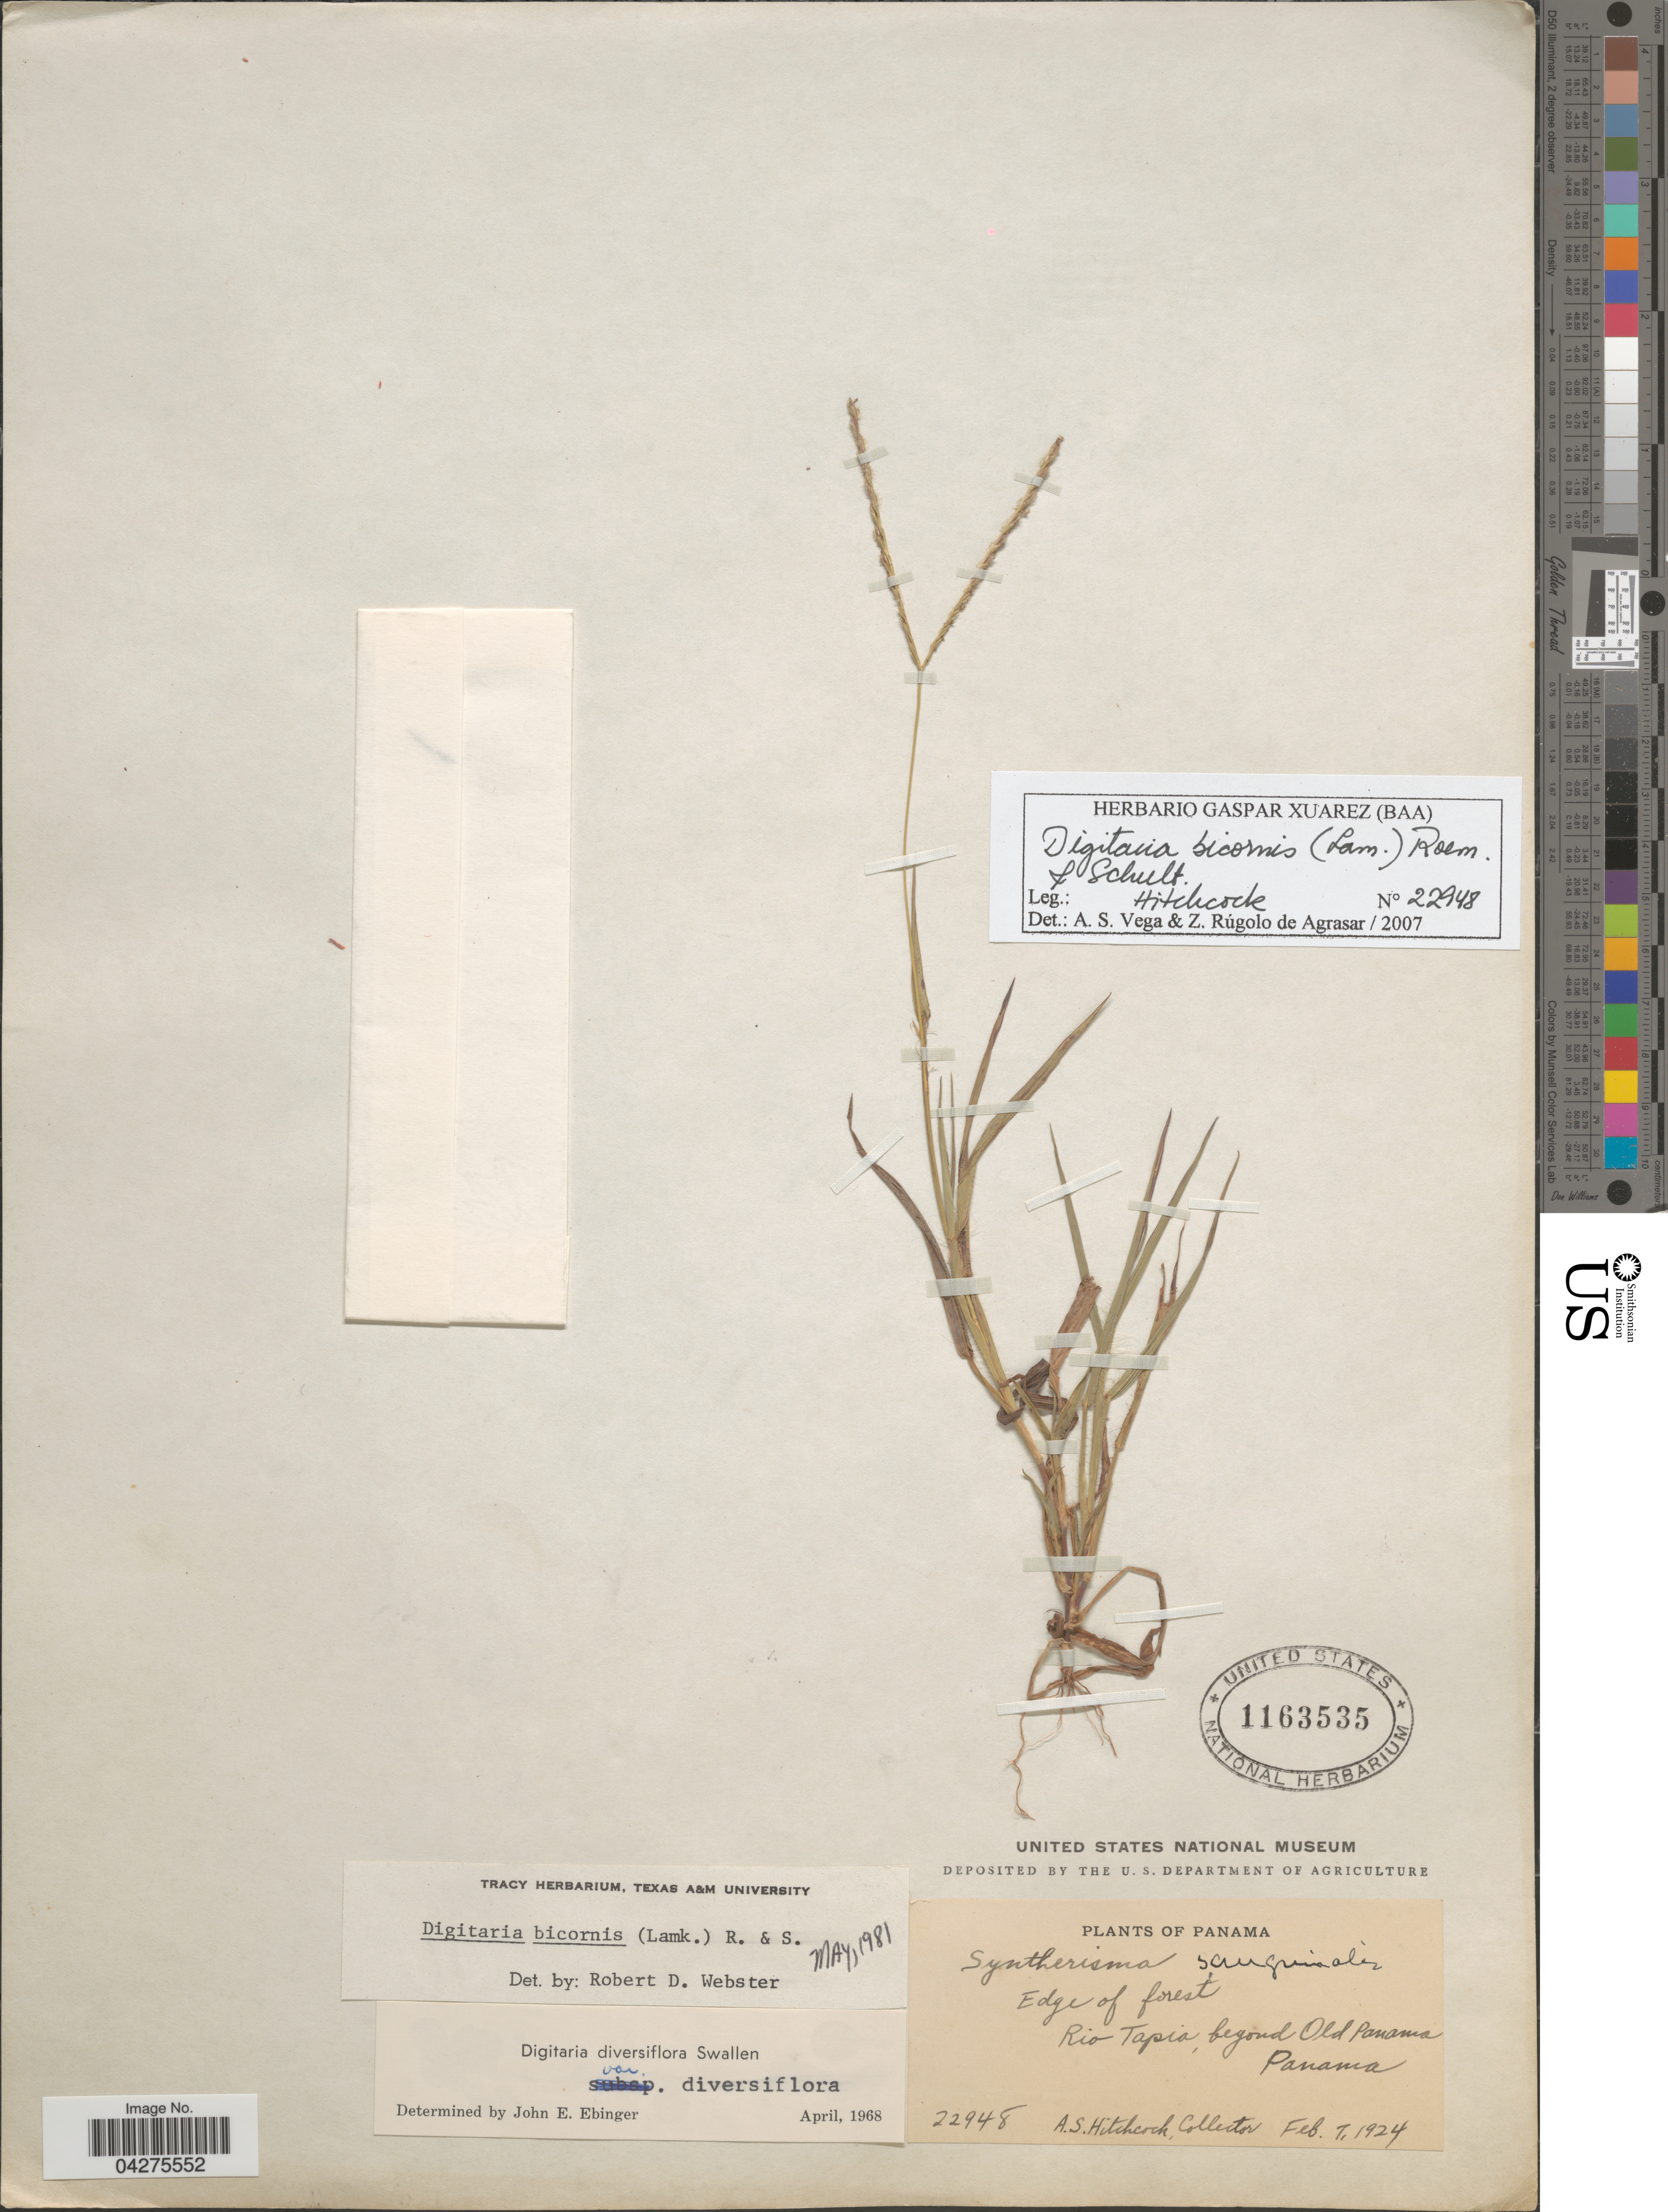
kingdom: Plantae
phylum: Tracheophyta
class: Liliopsida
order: Poales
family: Poaceae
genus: Digitaria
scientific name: Digitaria bicornis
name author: (Lam.) Roem. & Schult.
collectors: A. S. Hitchcock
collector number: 22948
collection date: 1924-02-07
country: Panama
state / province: Panamá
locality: Edge of forest. Rio Tapia, beyond Old Panama.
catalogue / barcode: US 1163535